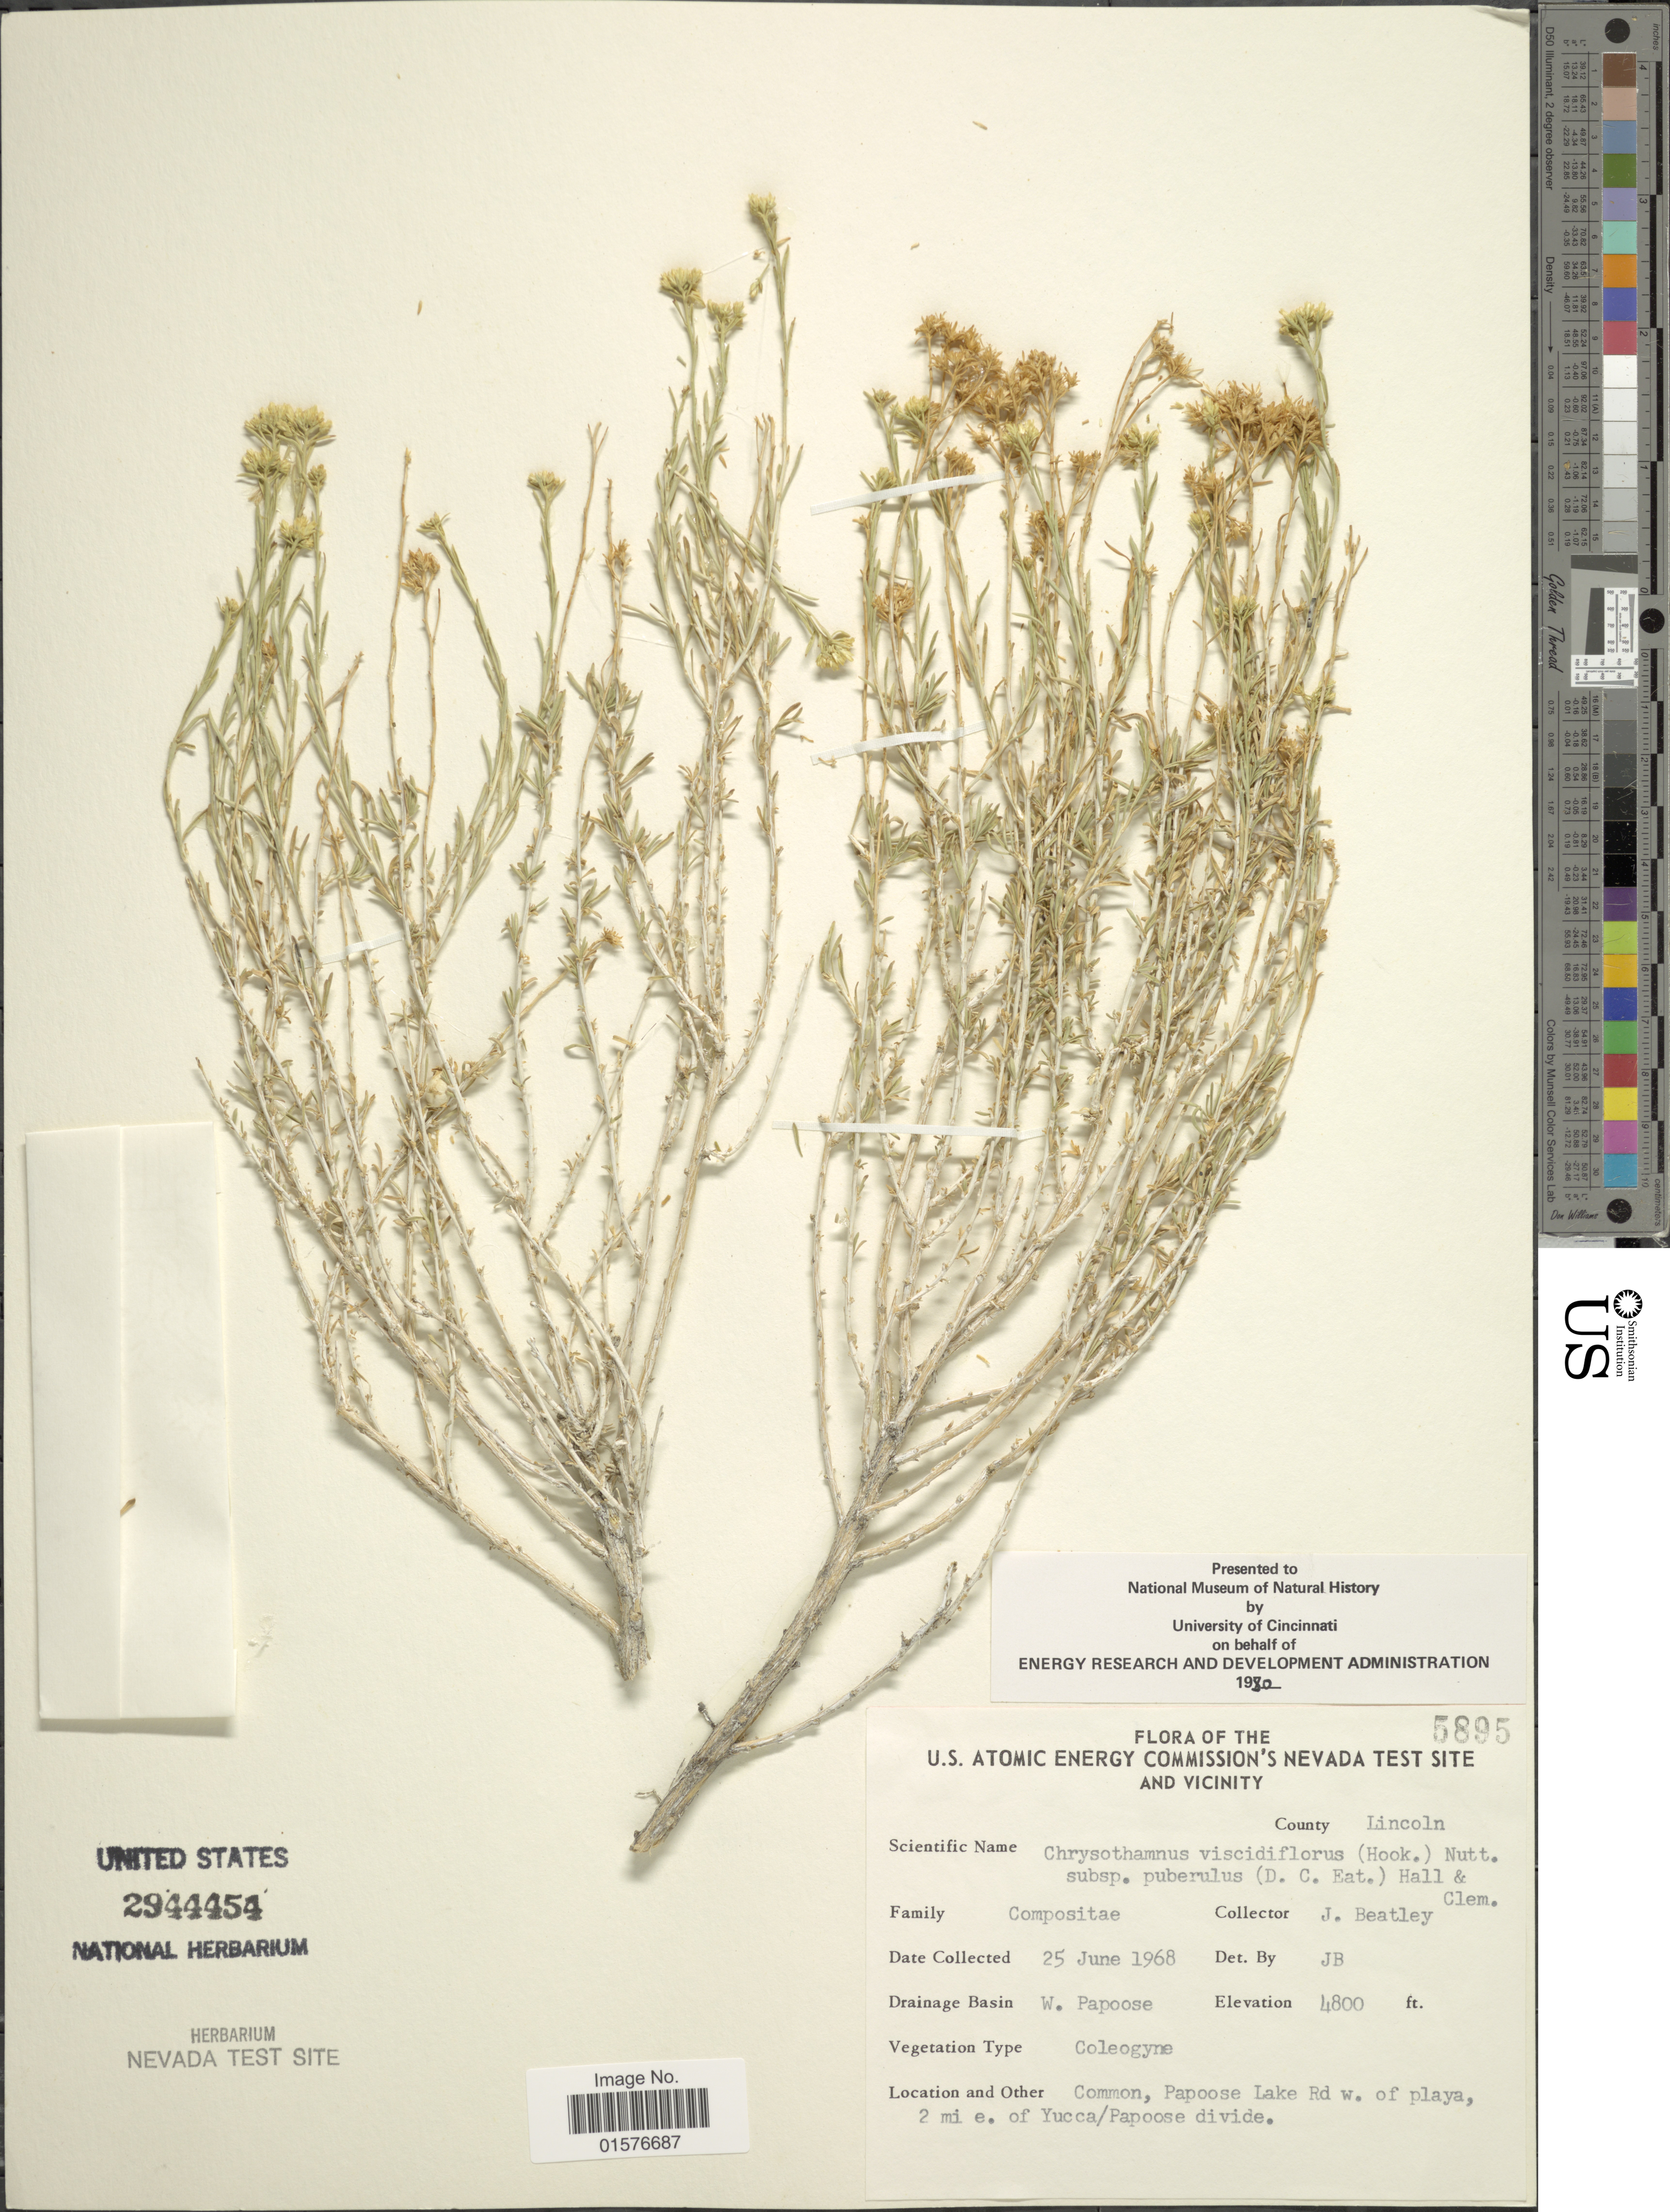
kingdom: Plantae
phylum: Tracheophyta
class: Magnoliopsida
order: Asterales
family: Asteraceae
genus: Chrysothamnus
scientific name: Chrysothamnus viscidiflorus subsp. puberulus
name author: (D.C. Eaton) H.M. Hall & Clem.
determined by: Urbatsch, Lowell E., Curator (LSU), Louisiana State University (UNITED STATES)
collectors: J. C. Beatley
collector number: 5895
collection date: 1968-06-25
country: United States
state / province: Nevada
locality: The U.S. Atomic Energy Commission's Nevada Test Site and Vicinity, County: Lincoln, Drainage Basin: W. Papoose, Papoose Lake rd w. of playa, 2 mi e. of Yucca/Papoose divide.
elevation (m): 1463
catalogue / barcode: US 2944454